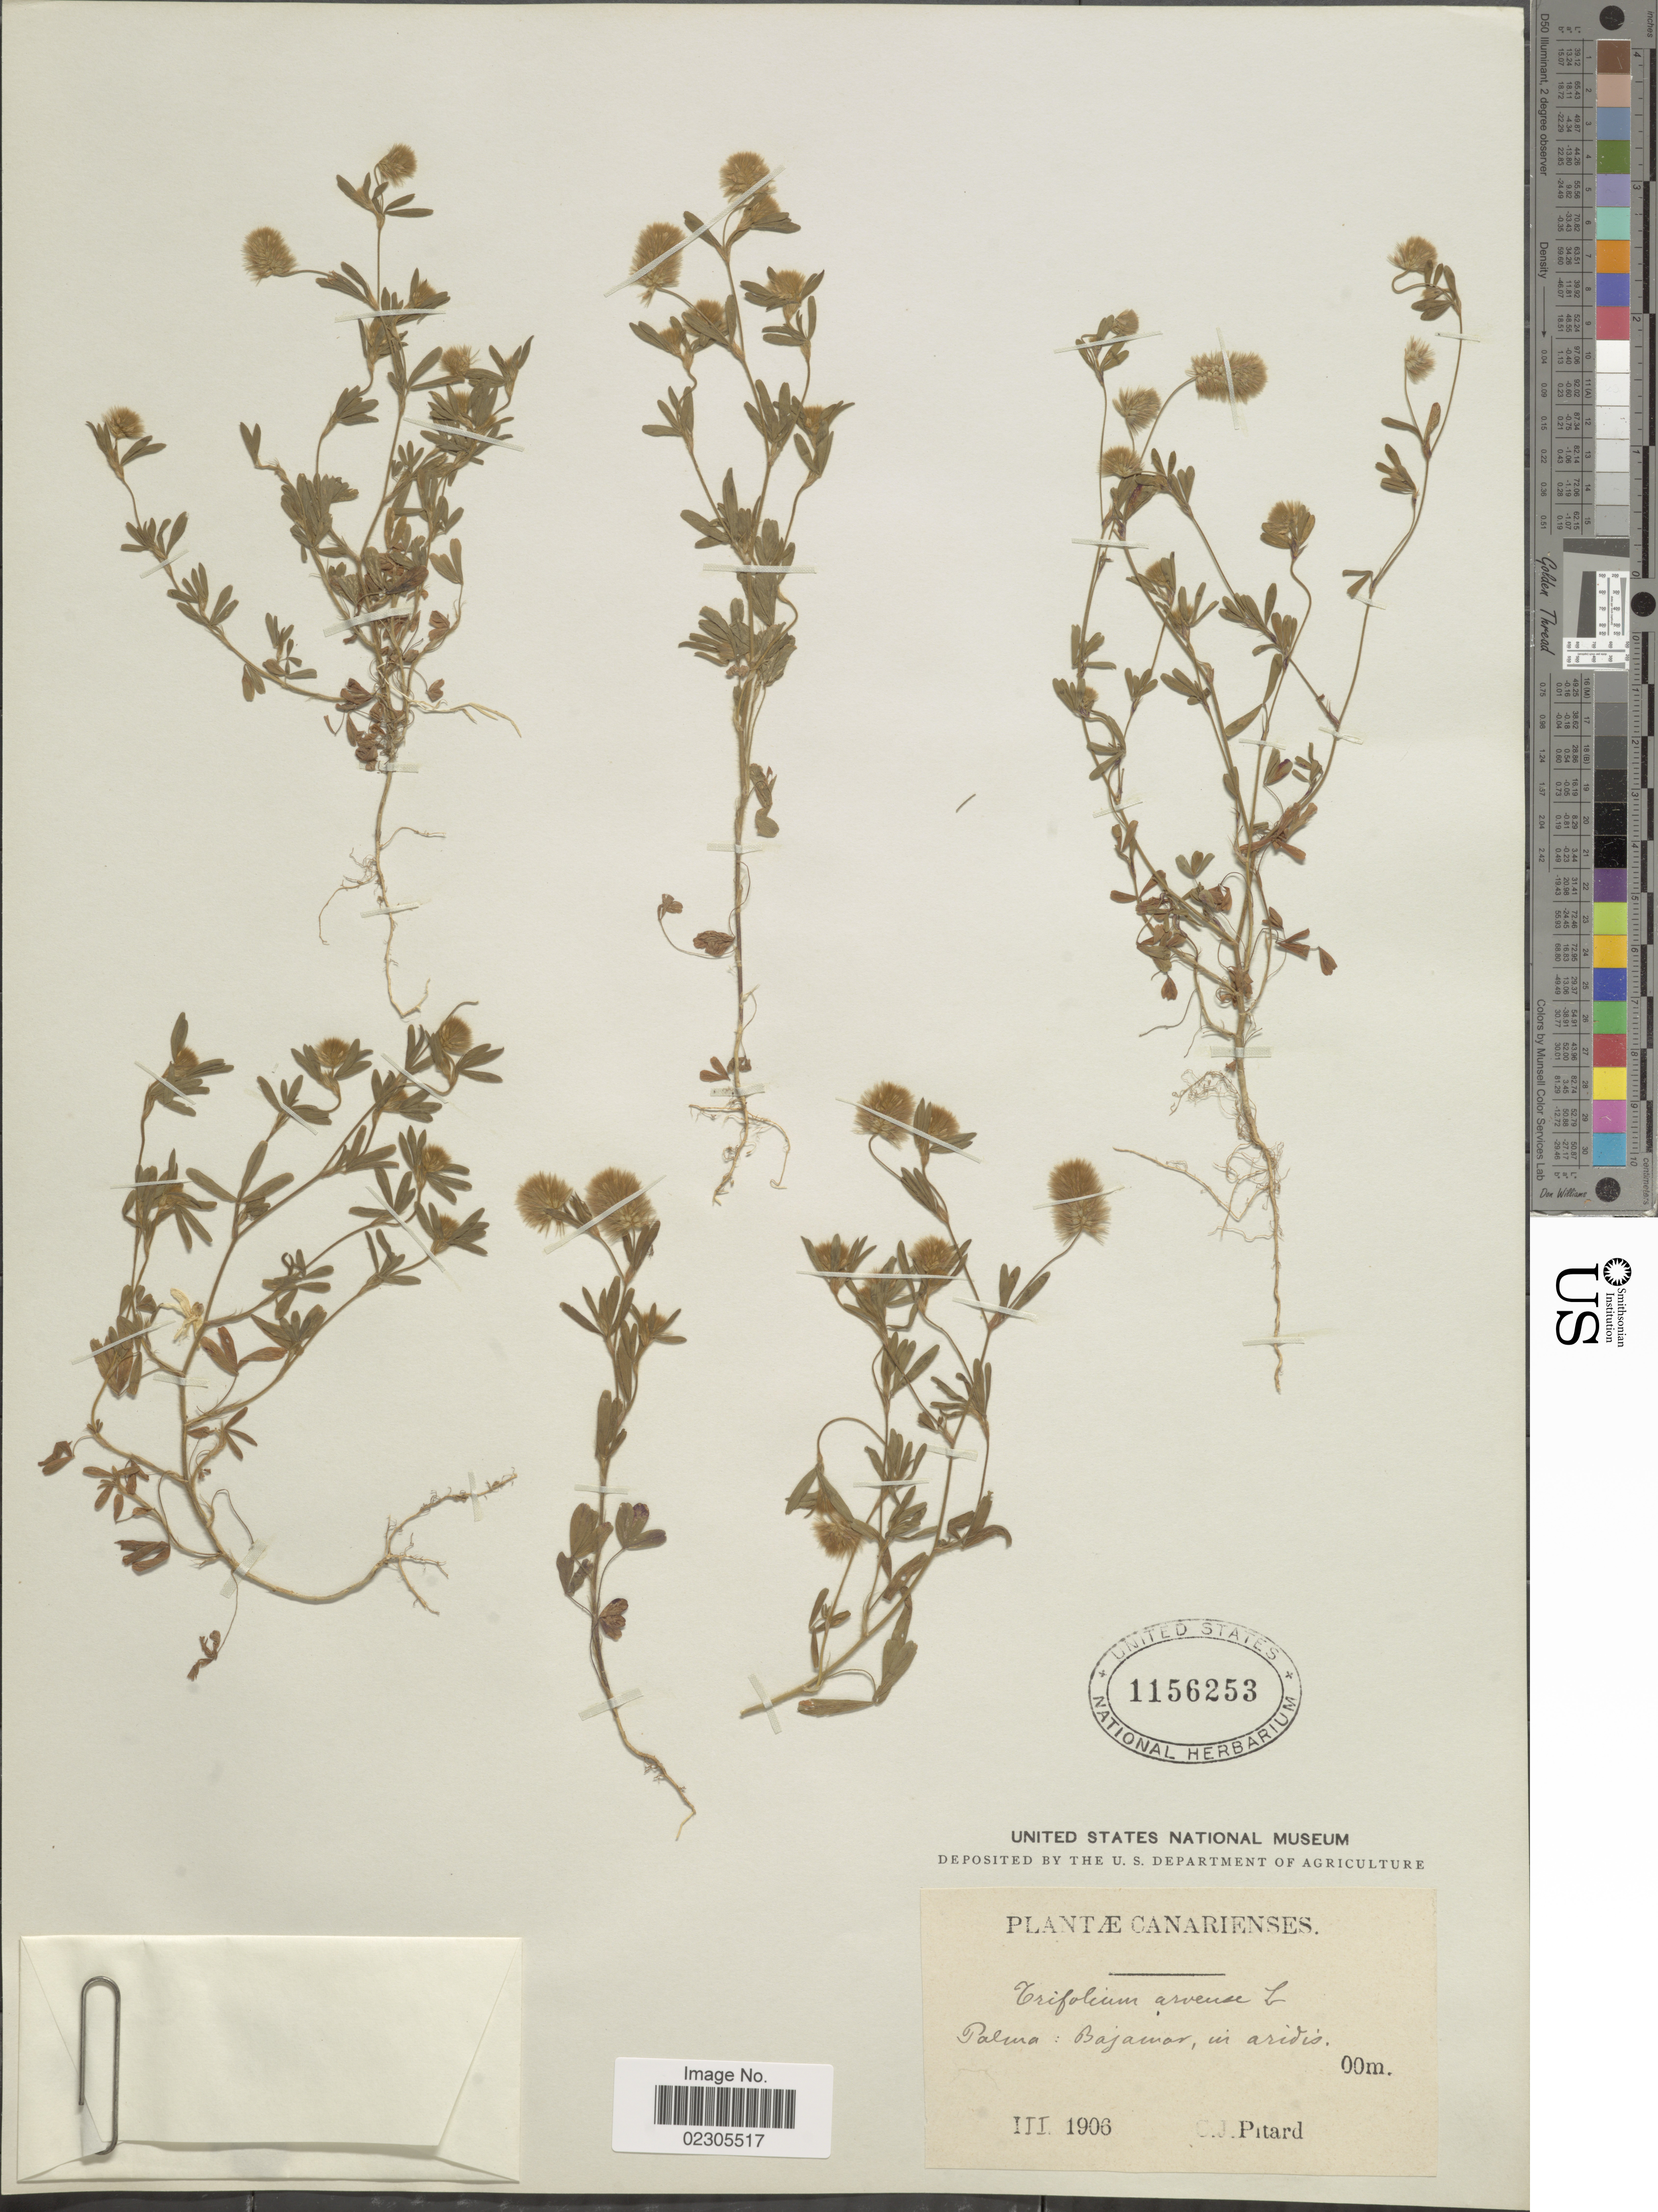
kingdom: Plantae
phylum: Tracheophyta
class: Magnoliopsida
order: Fabales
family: Fabaceae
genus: Trifolium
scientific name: Trifolium arvense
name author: L.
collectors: C. Pitard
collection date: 1906-03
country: Spain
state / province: Canarias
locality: Palma: Bajamor, in aridis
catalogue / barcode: US 1156253